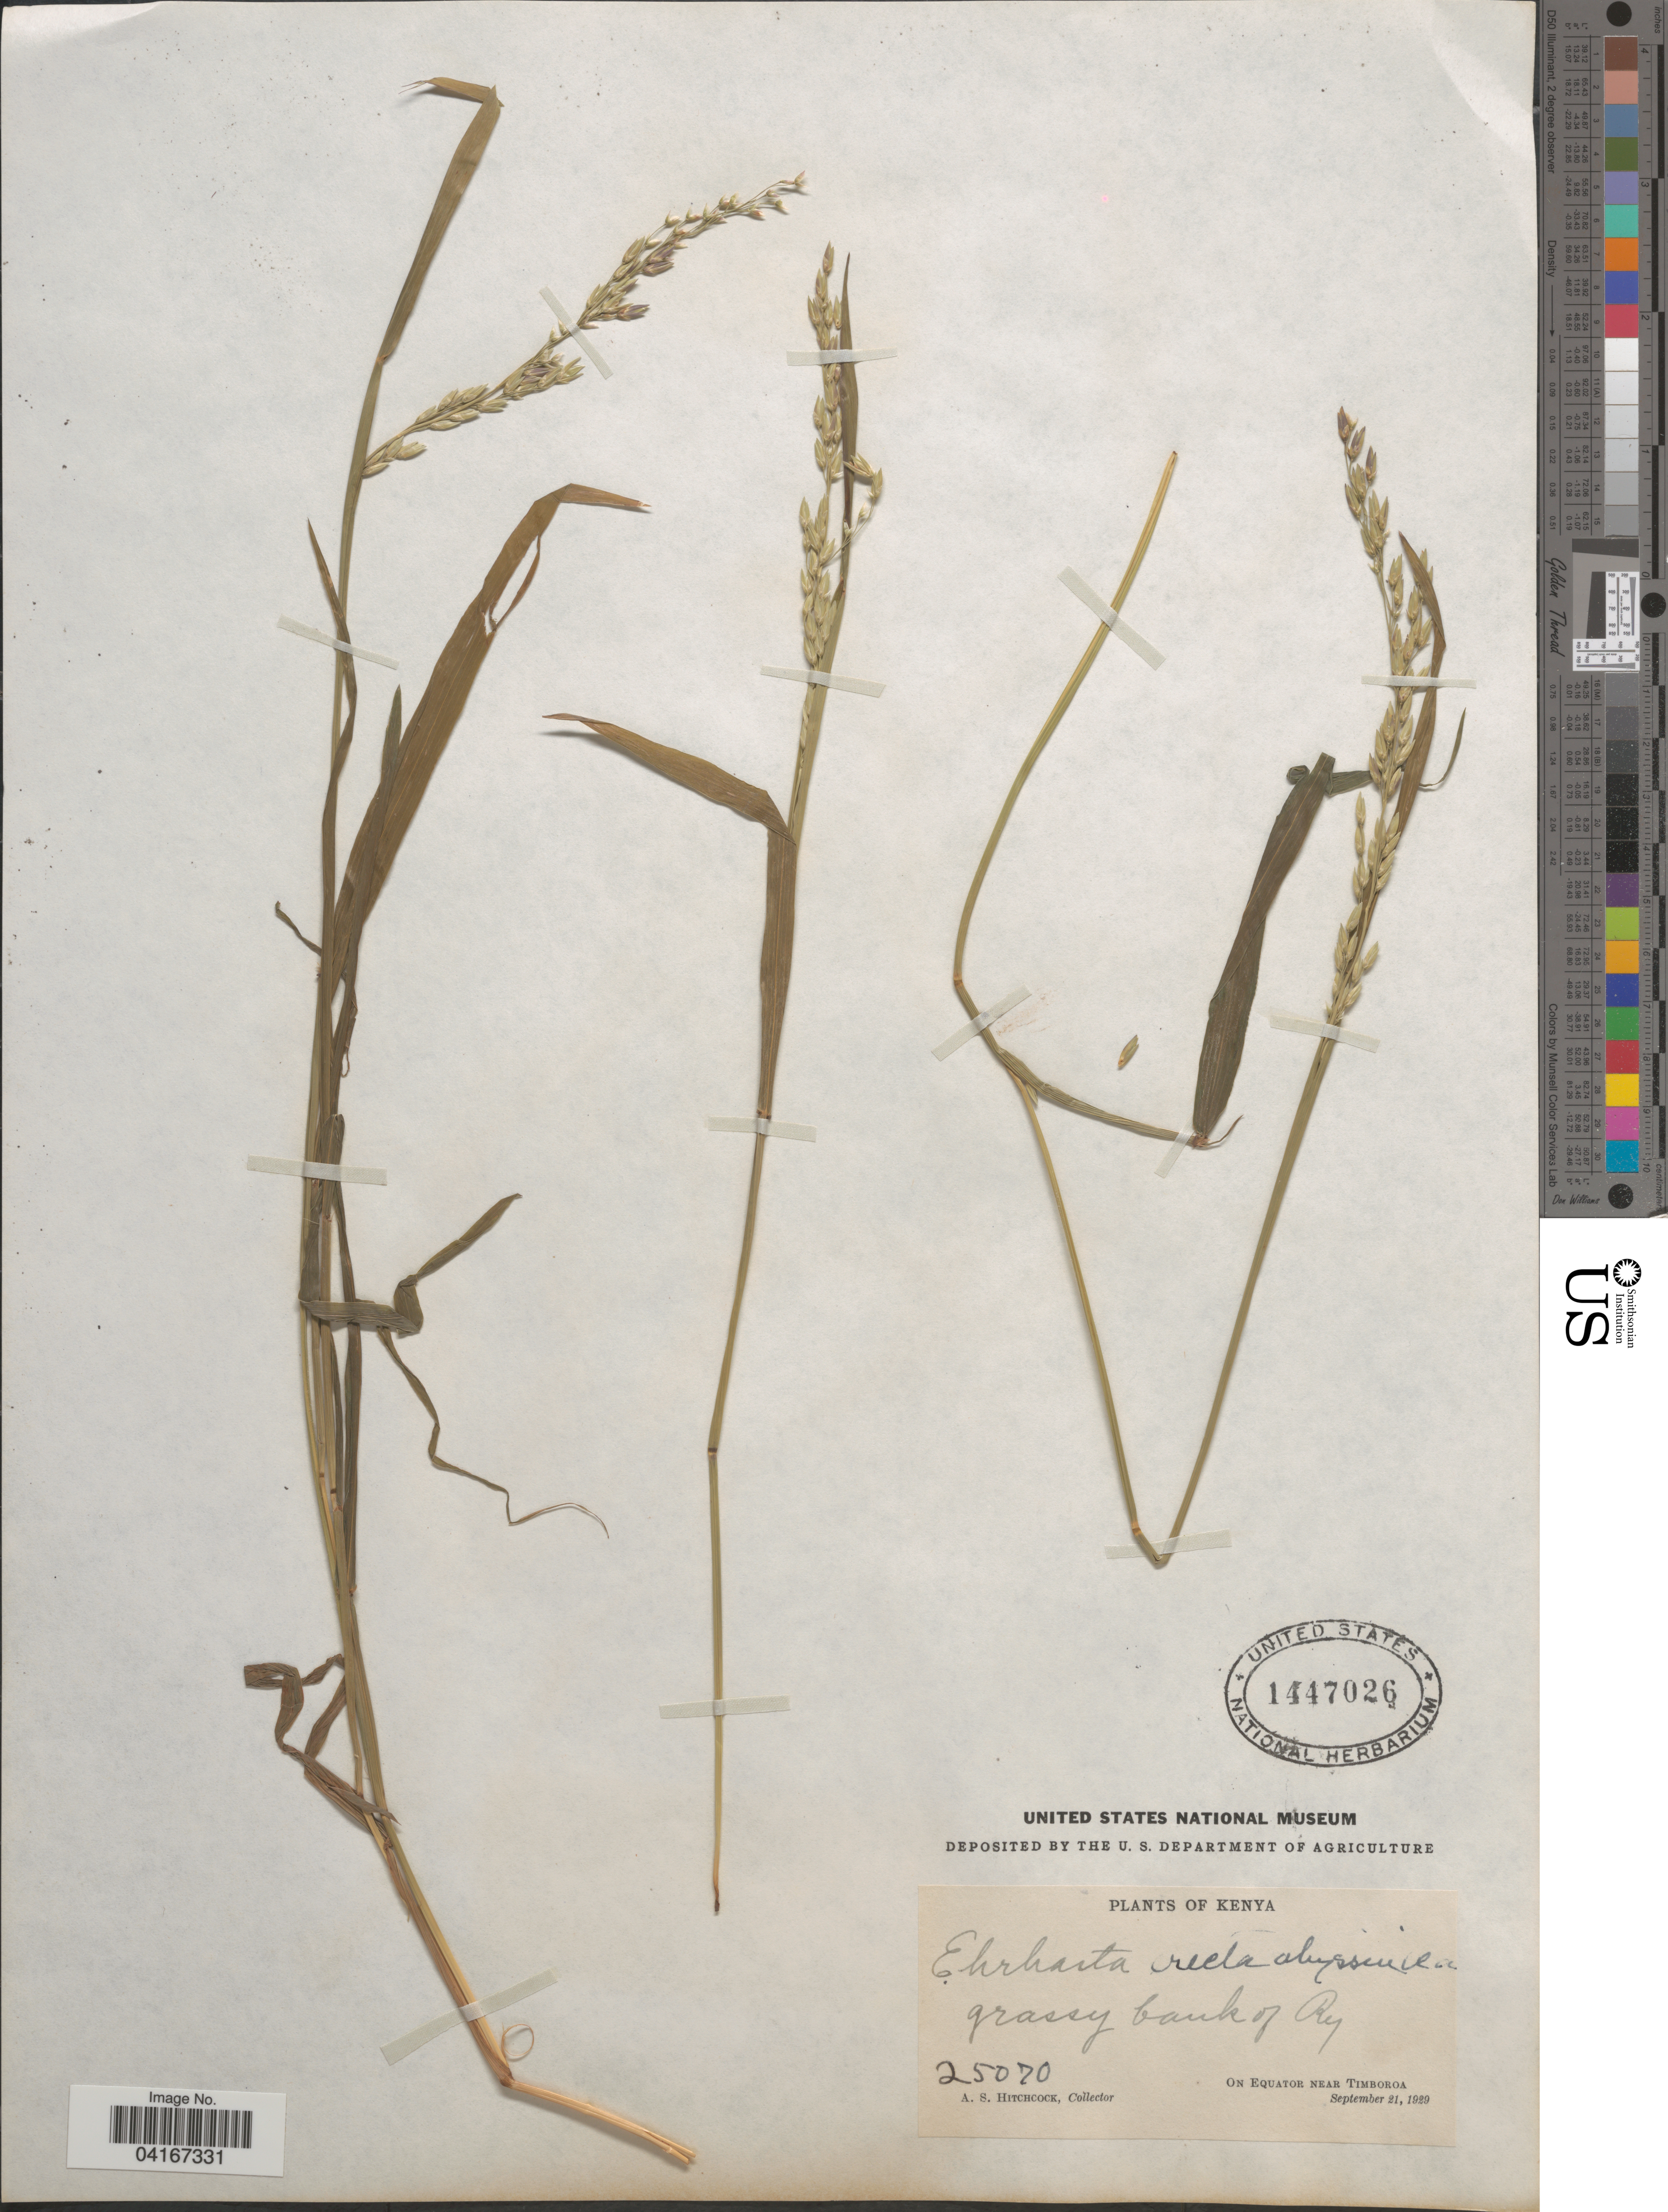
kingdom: Plantae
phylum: Tracheophyta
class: Liliopsida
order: Poales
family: Poaceae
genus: Ehrharta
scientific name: Ehrharta erecta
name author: Lam.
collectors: A. S. Hitchcock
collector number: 25070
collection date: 1929-09-21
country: Kenya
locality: Grassy bank of Ry [interpreted]. On Equator near Timboroa.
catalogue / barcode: US 1447026